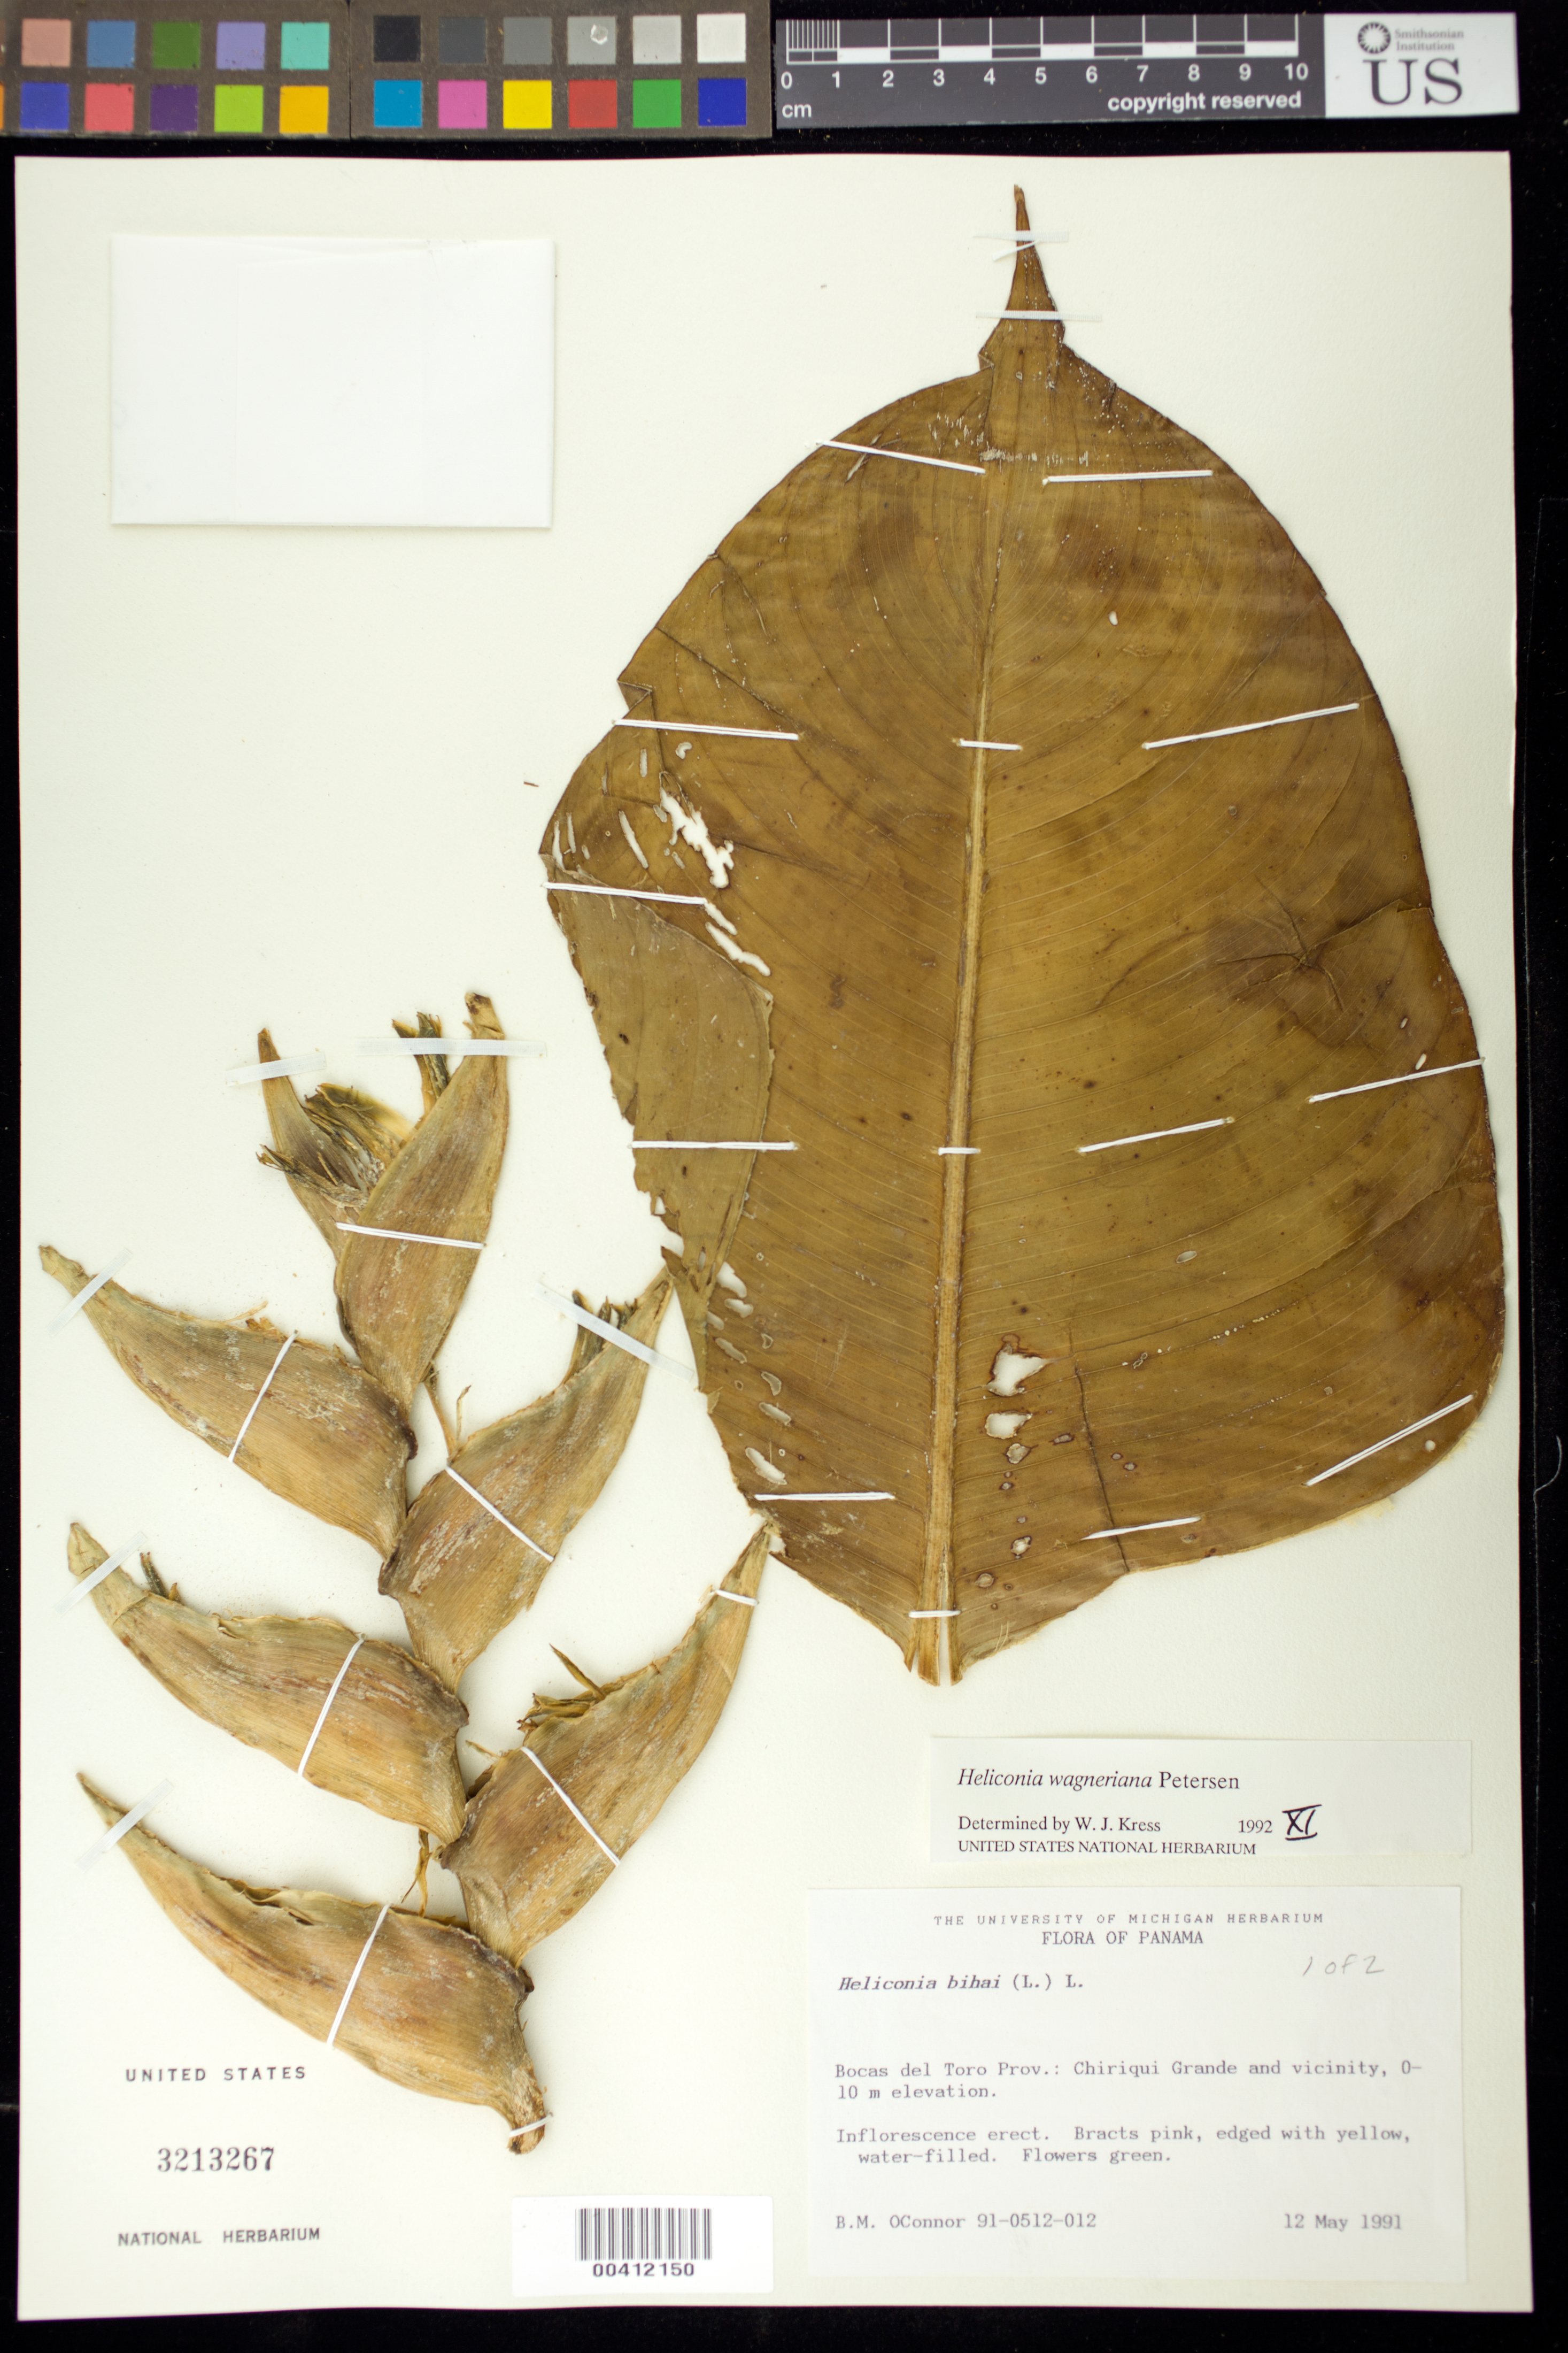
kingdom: Plantae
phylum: Tracheophyta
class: Liliopsida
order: Zingiberales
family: Heliconiaceae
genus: Heliconia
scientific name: Heliconia wagneriana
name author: Petersen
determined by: Kress, W. J., (US), Smithsonian Institution - National Museum of Natural History (UNITED STATES)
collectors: B. O'connor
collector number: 91-0512-012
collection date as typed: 12 May 1991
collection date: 1991-05-12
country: Panama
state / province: Bocas del Toro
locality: Chiriqui Grande and vicinity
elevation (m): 0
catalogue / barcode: US 3213267